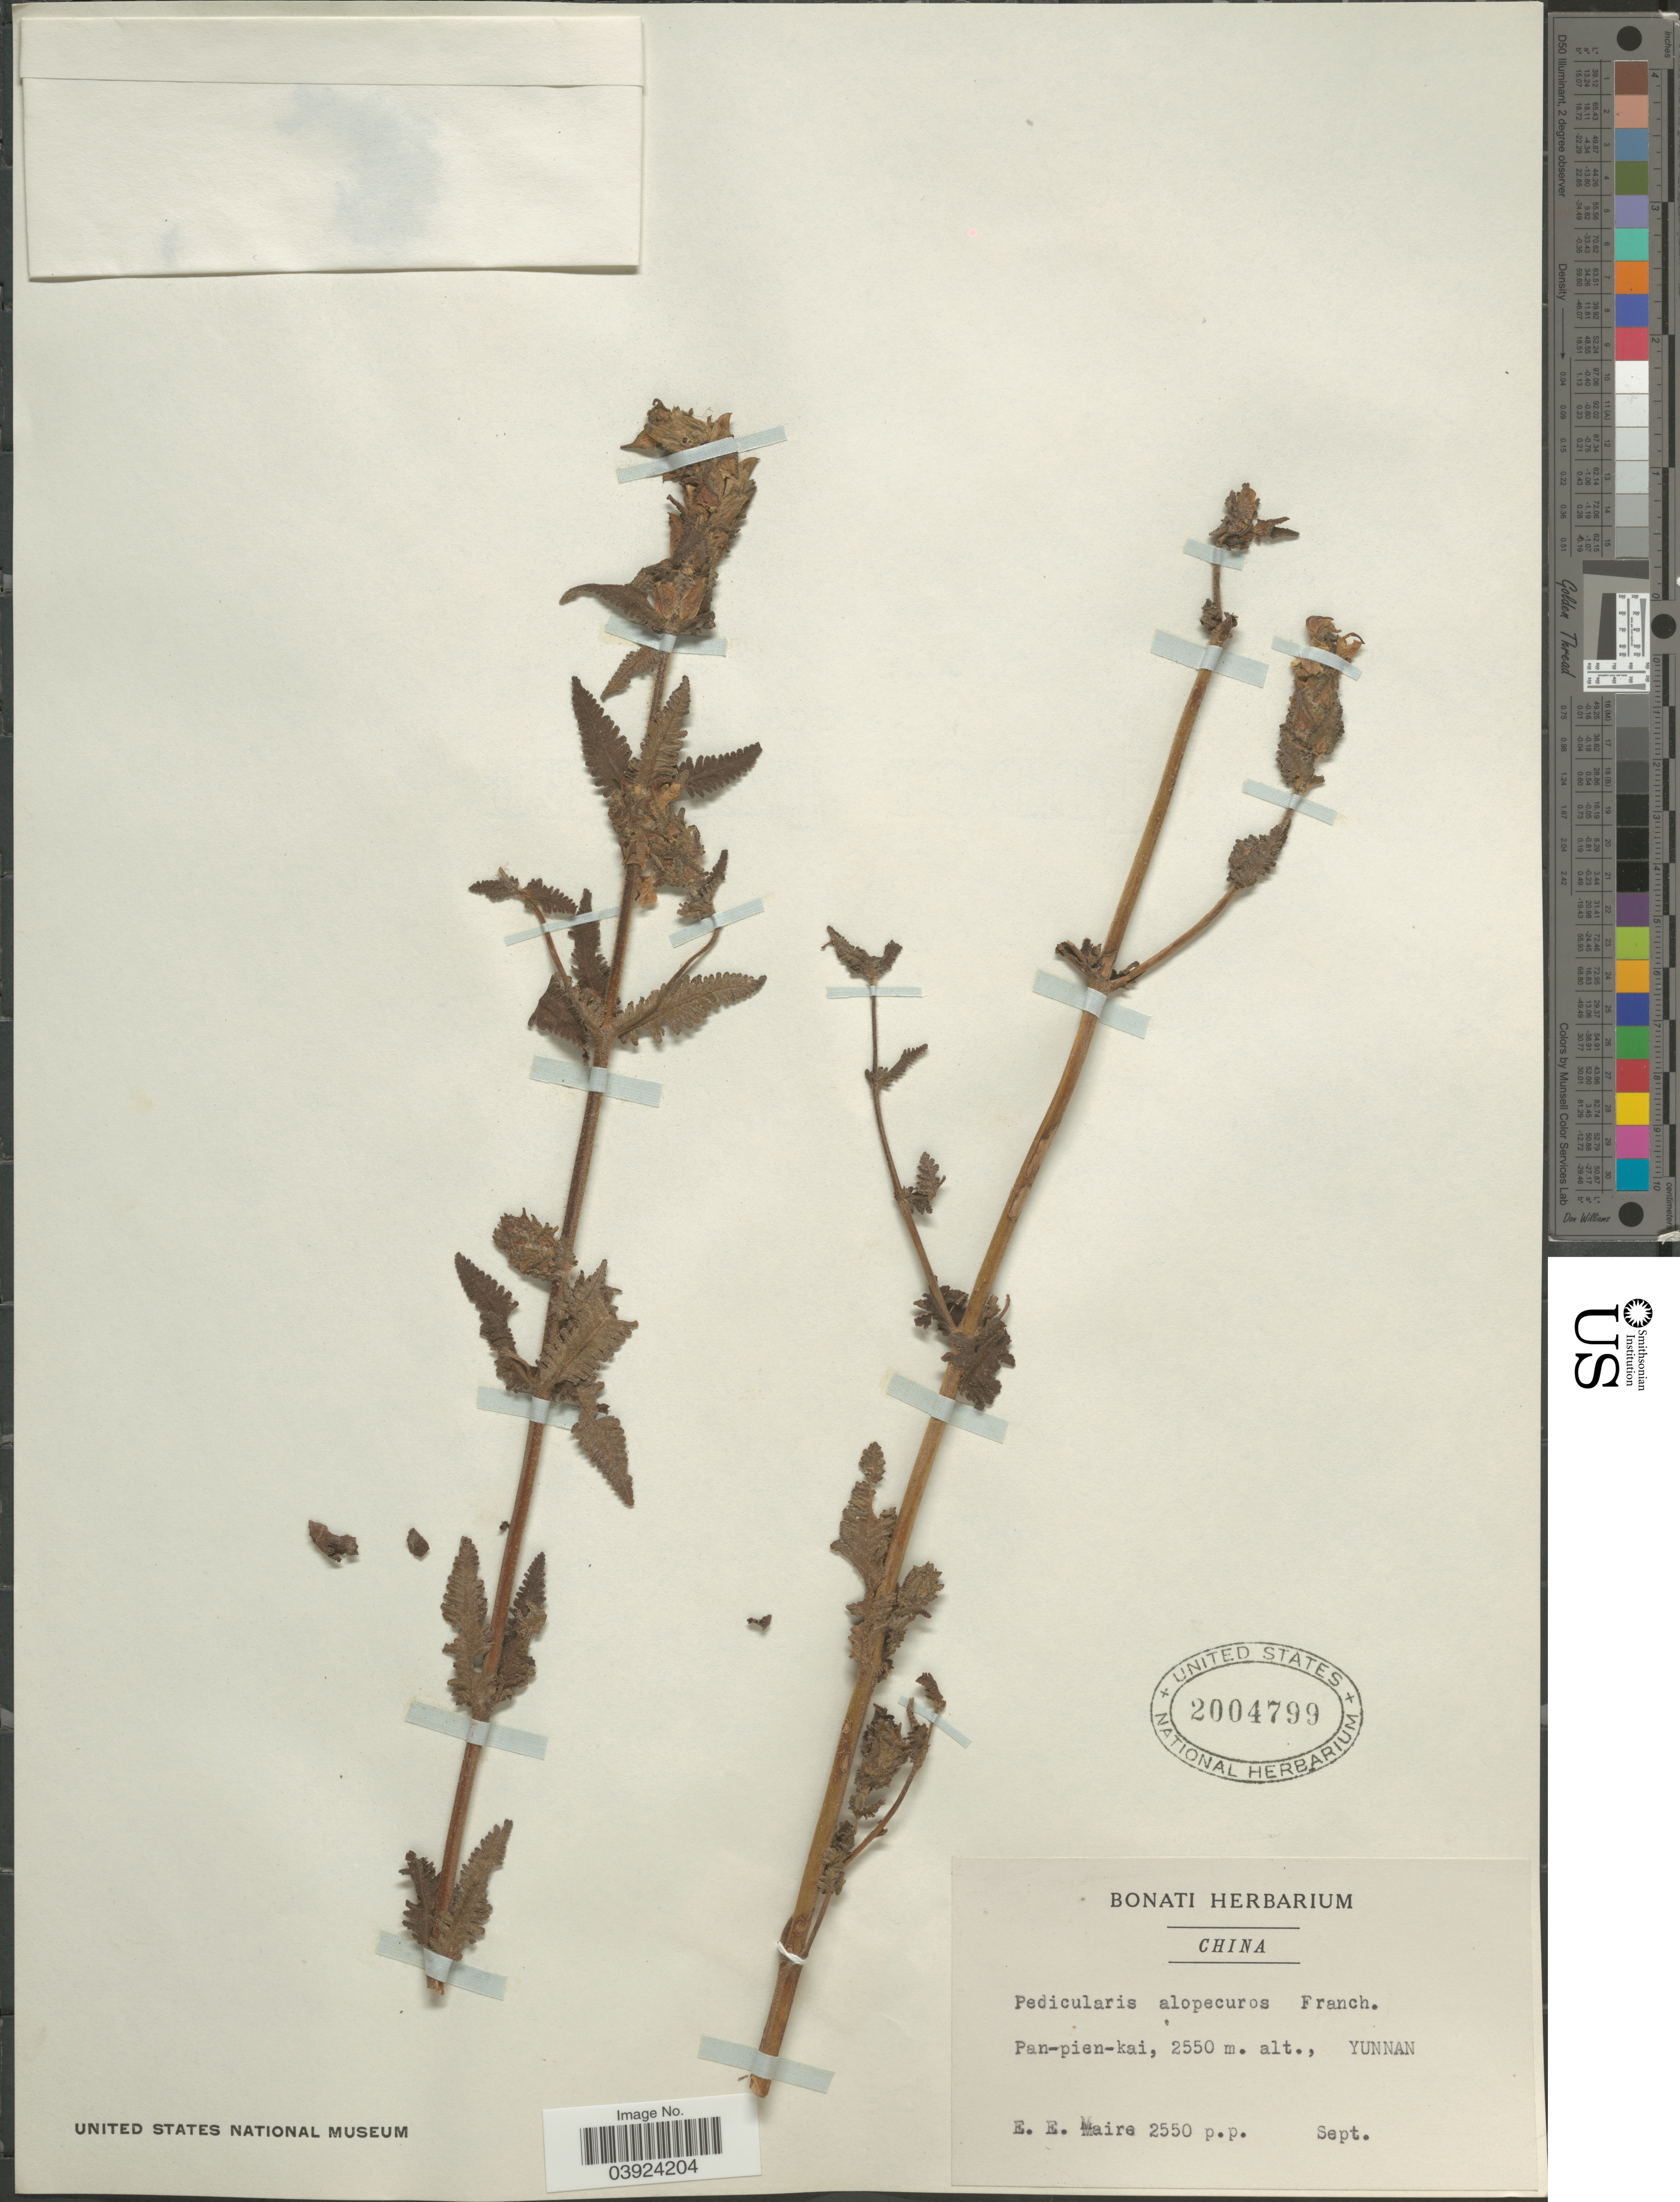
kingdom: Plantae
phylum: Tracheophyta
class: Magnoliopsida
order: Lamiales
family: Orobanchaceae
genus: Pedicularis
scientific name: Pedicularis alopecuros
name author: Franch. ex Maxim.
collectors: E. E. Maire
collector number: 2550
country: China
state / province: Yunnan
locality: Pan-pien-kai.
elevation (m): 2550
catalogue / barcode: US 2004799